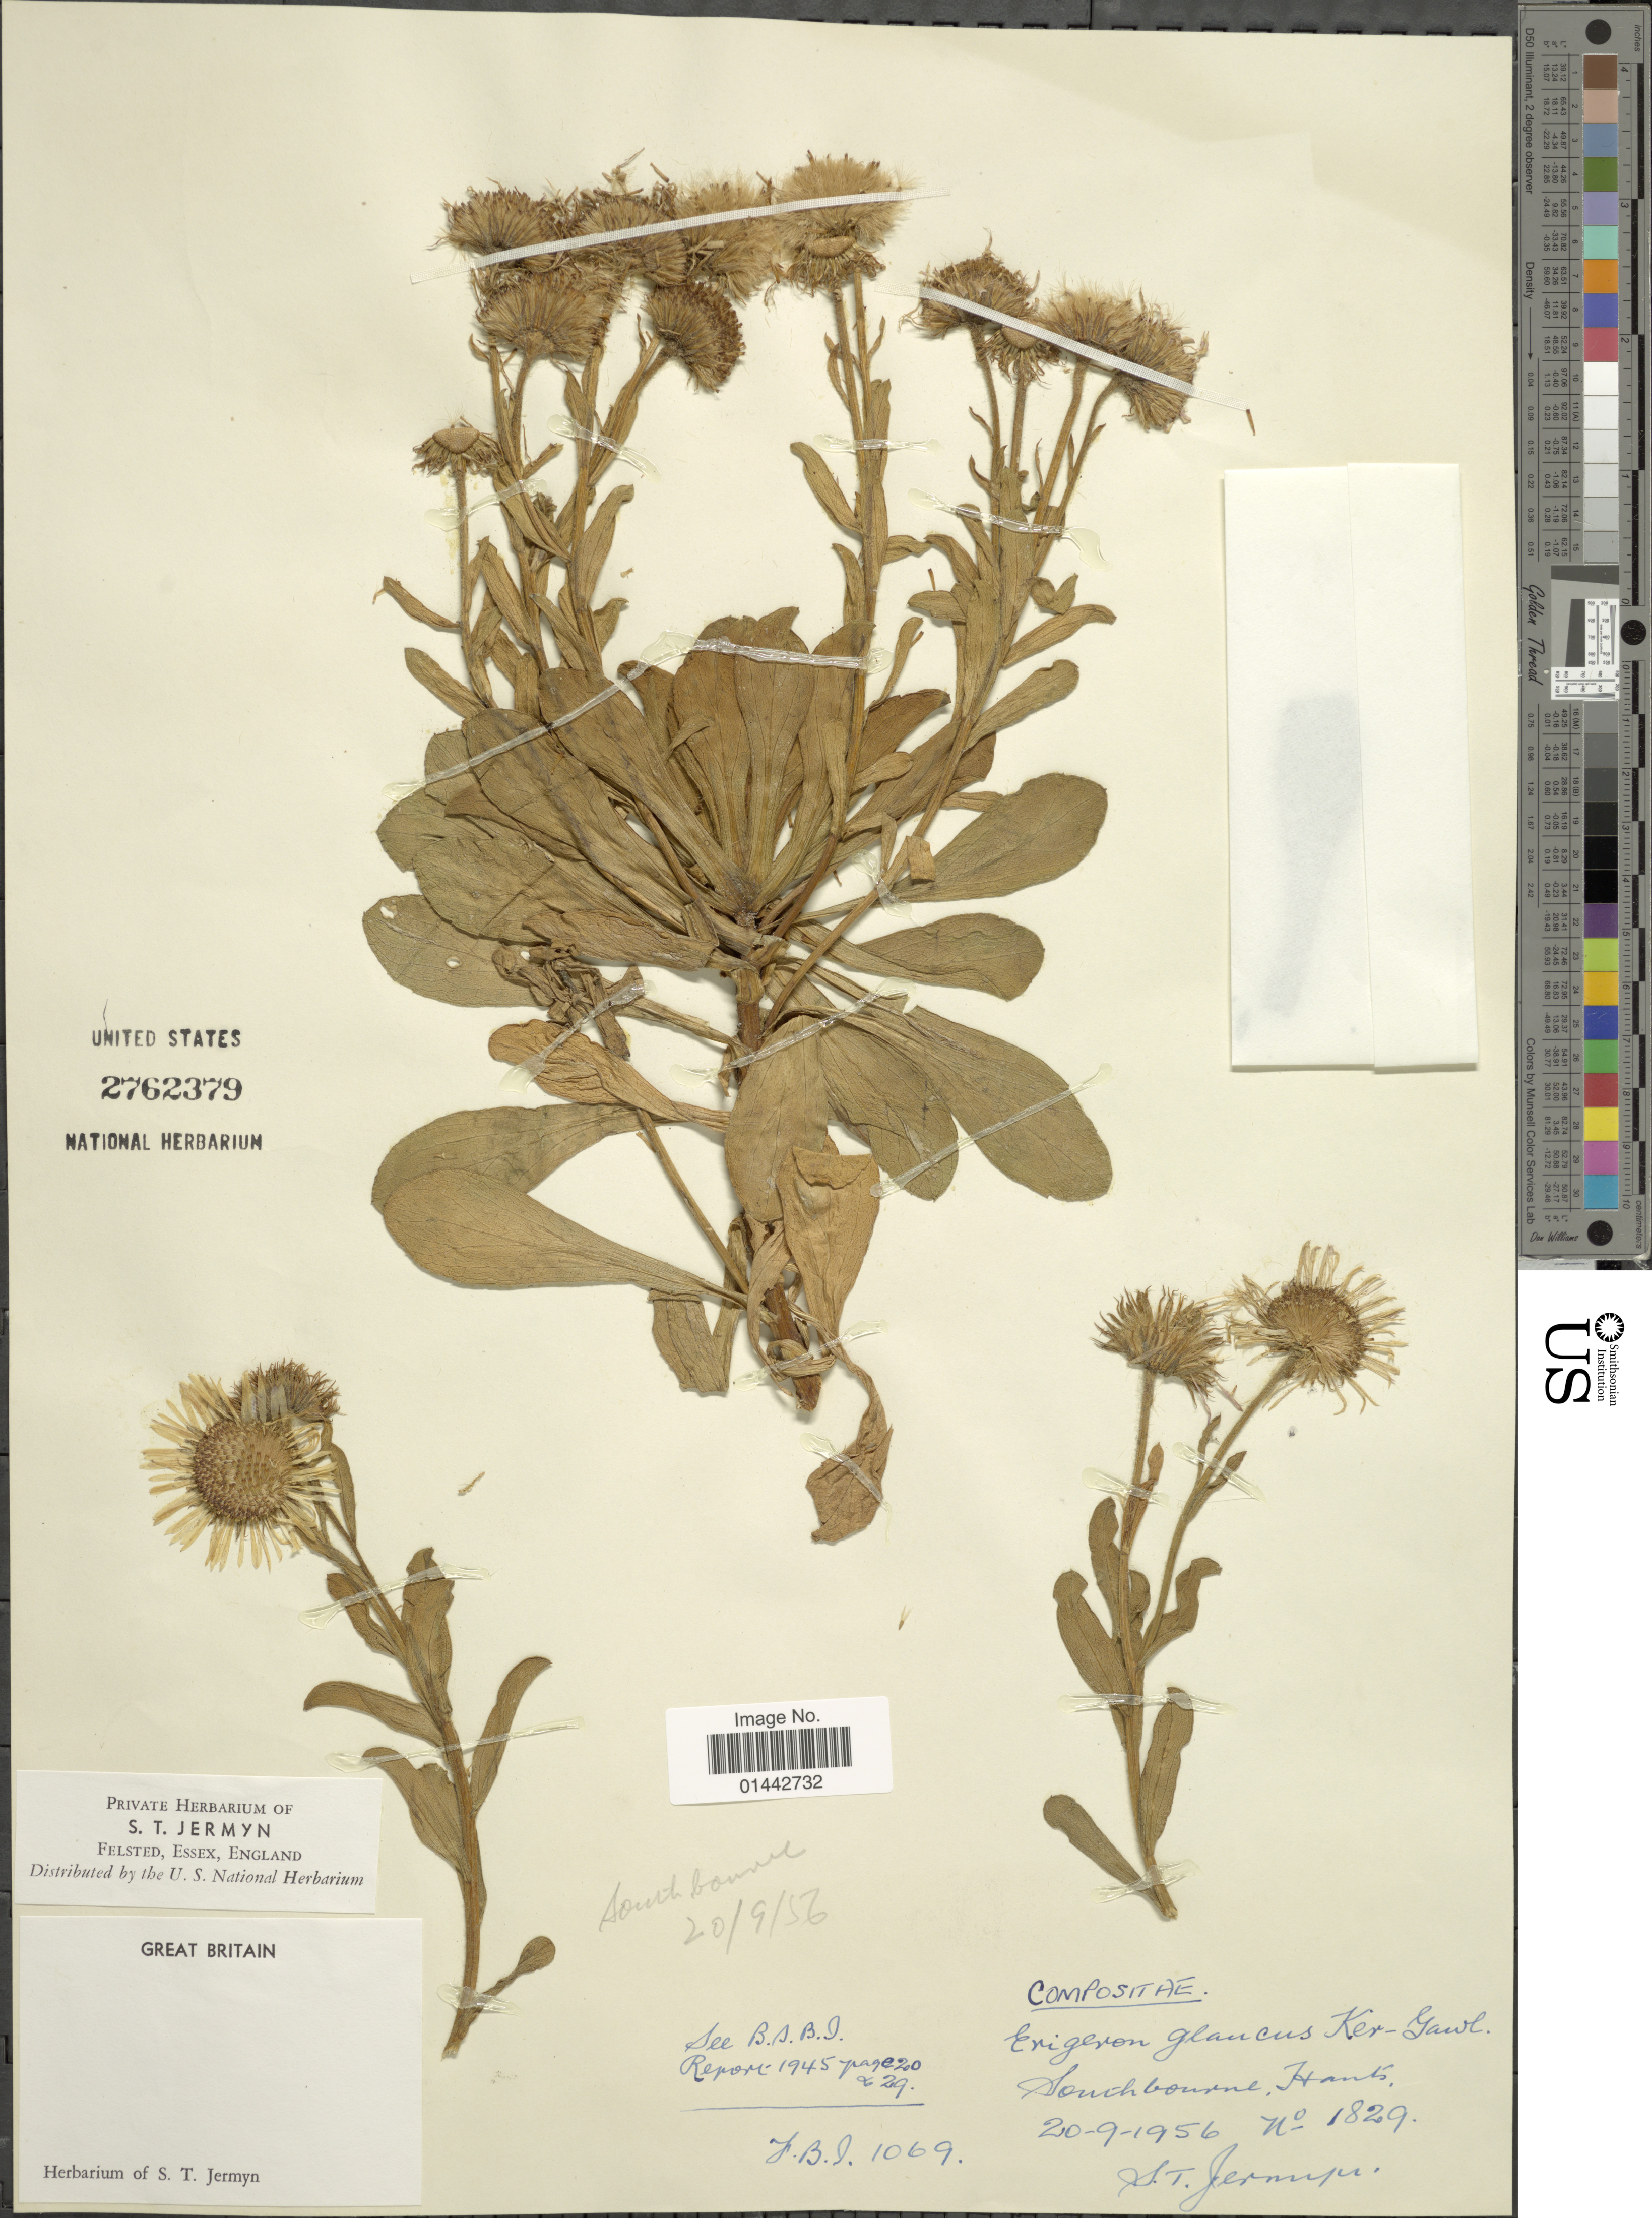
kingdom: Plantae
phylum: Tracheophyta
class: Magnoliopsida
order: Asterales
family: Asteraceae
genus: Erigeron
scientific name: Erigeron glaucus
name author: Ker Gawl.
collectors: S. Jermyn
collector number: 1829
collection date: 1956-09-20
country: United Kingdom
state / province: England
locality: Great Brittain, Southbourne, Hants.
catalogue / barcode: US 2762379